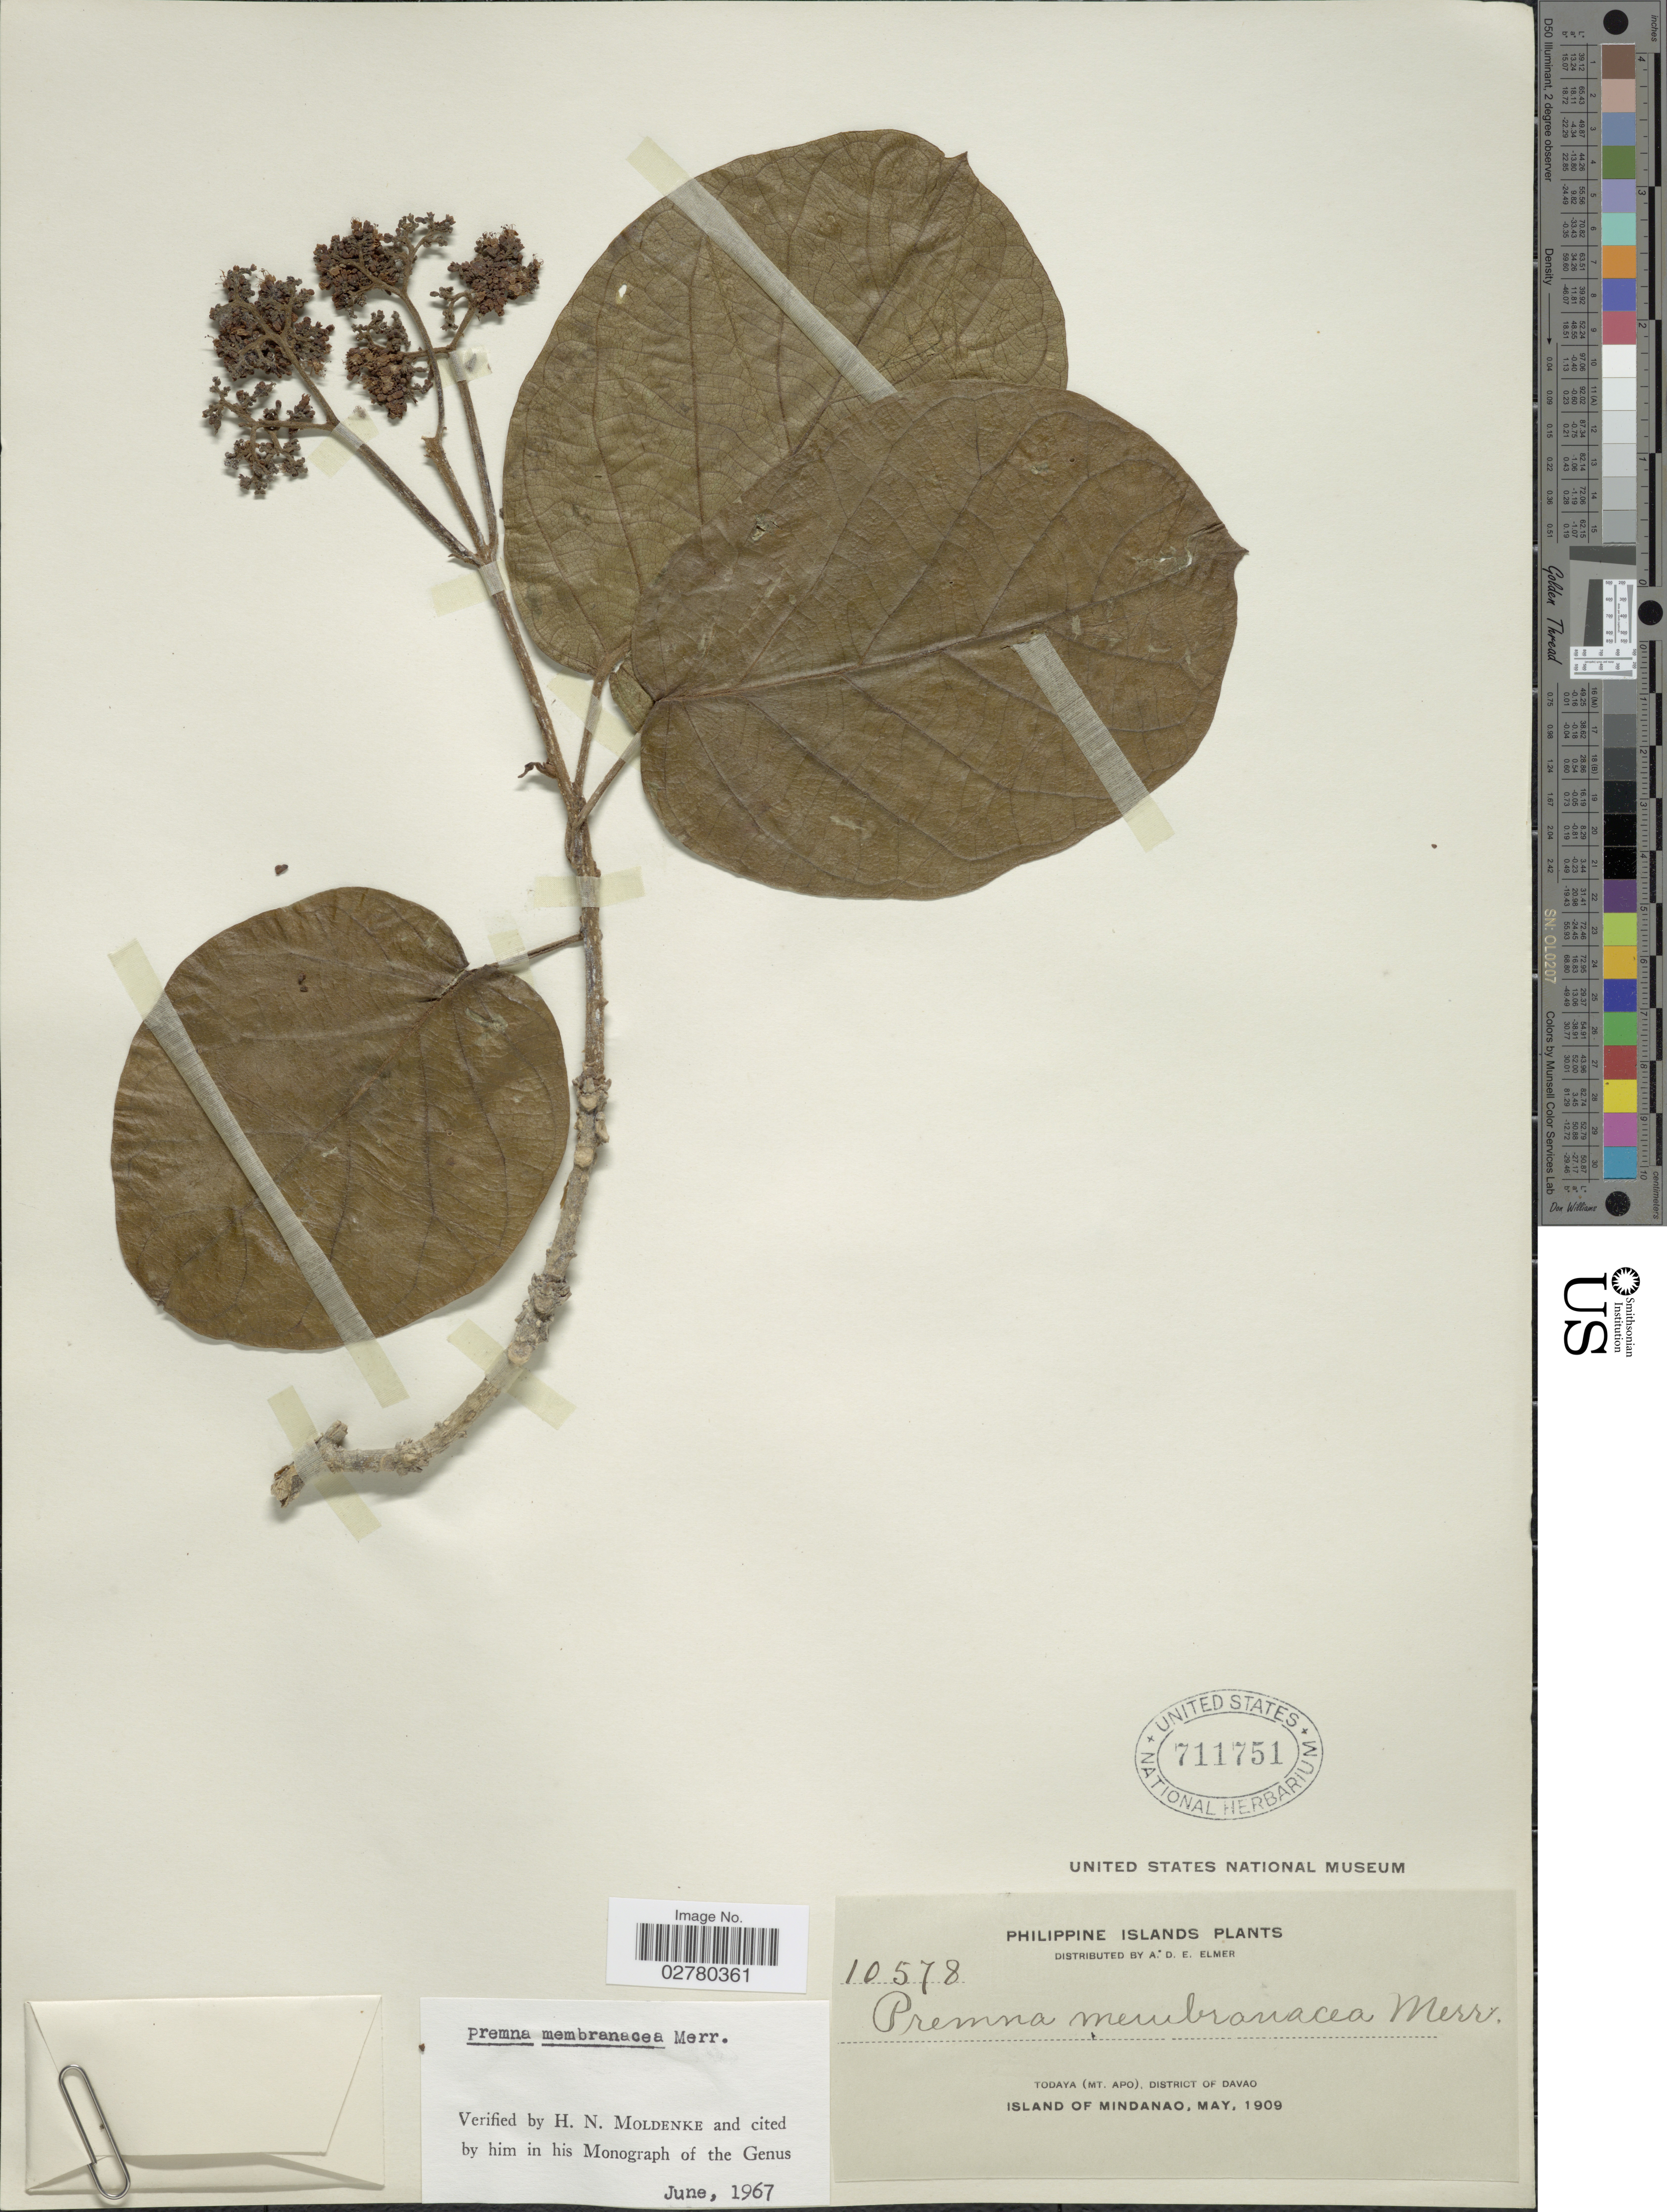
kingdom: Plantae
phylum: Tracheophyta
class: Magnoliopsida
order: Lamiales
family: Lamiaceae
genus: Premna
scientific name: Premna membranacea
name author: Merr.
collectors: A. D. E. Elmer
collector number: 10578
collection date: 1909-05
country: Philippines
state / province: Davao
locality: Todaya (Mt. Apo), District of Davao, Island of Mindanao.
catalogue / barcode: US 711751